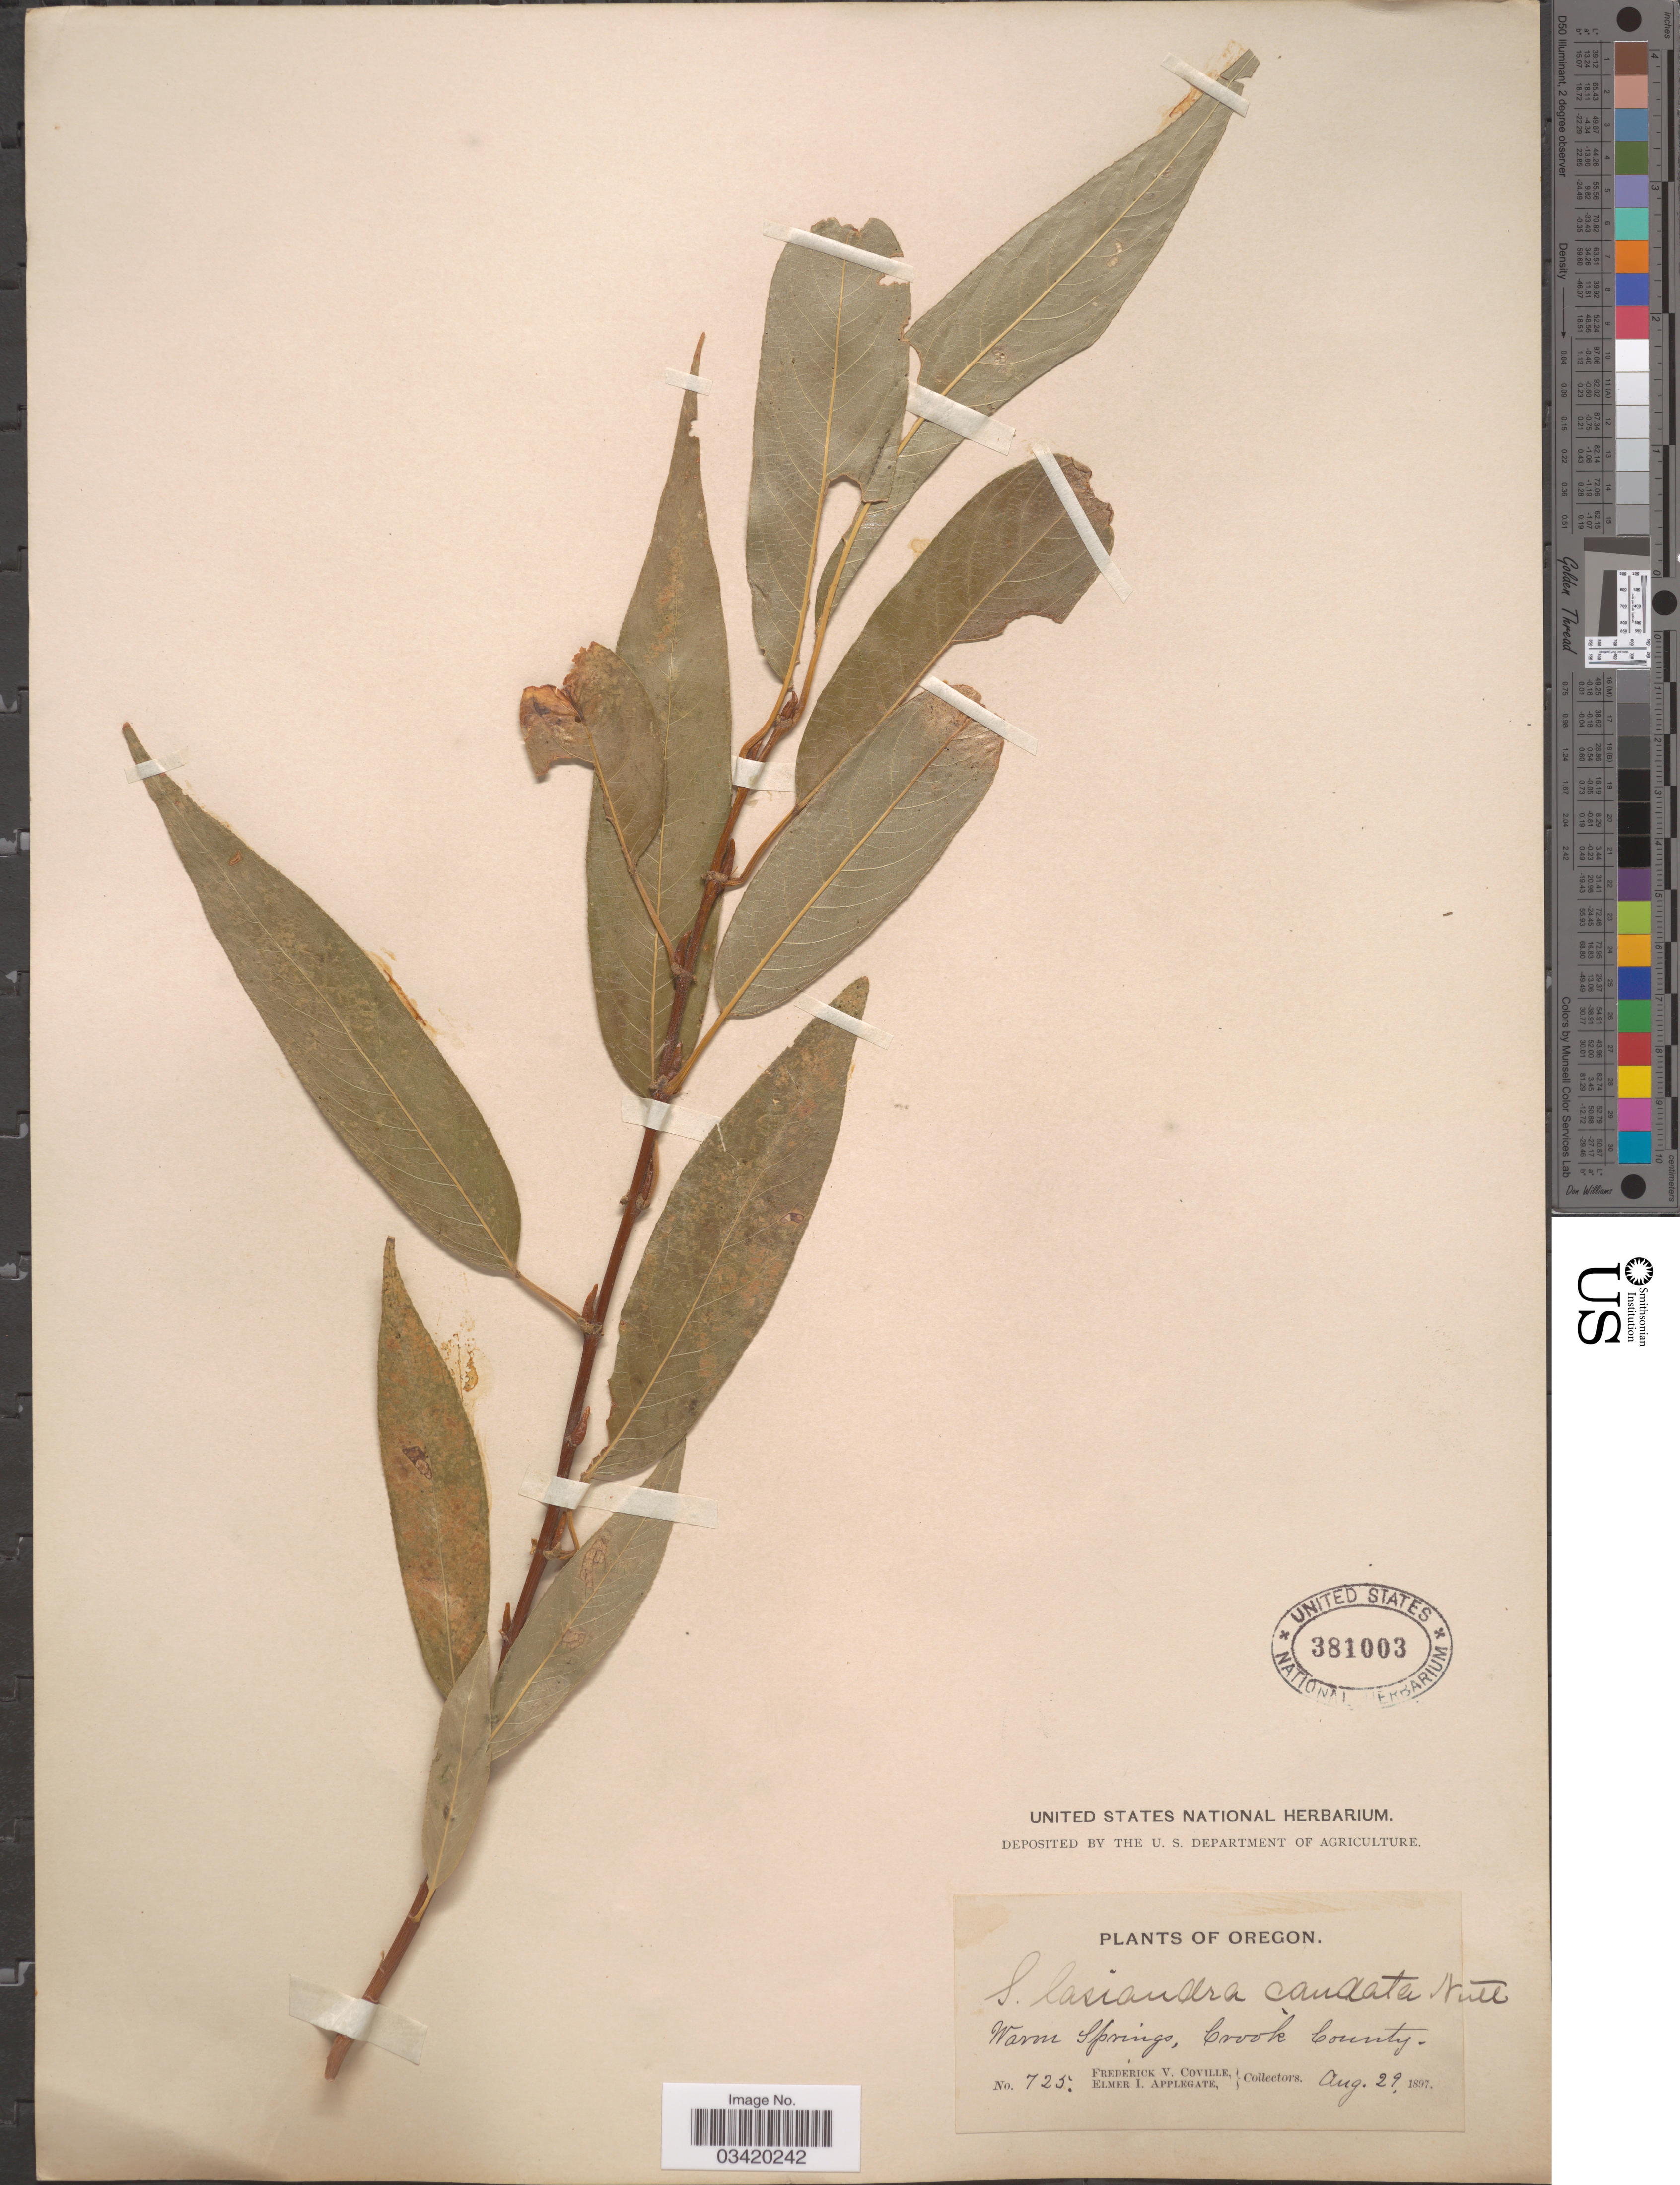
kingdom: Plantae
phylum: Tracheophyta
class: Magnoliopsida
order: Malpighiales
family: Salicaceae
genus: Salix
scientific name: Salix fendleriana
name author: Andersson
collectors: F. V. Coville & E. I. Applegate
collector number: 725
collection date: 1897-08-29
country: United States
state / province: Oregon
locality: Warm Springs, Crook County.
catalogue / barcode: US 381003